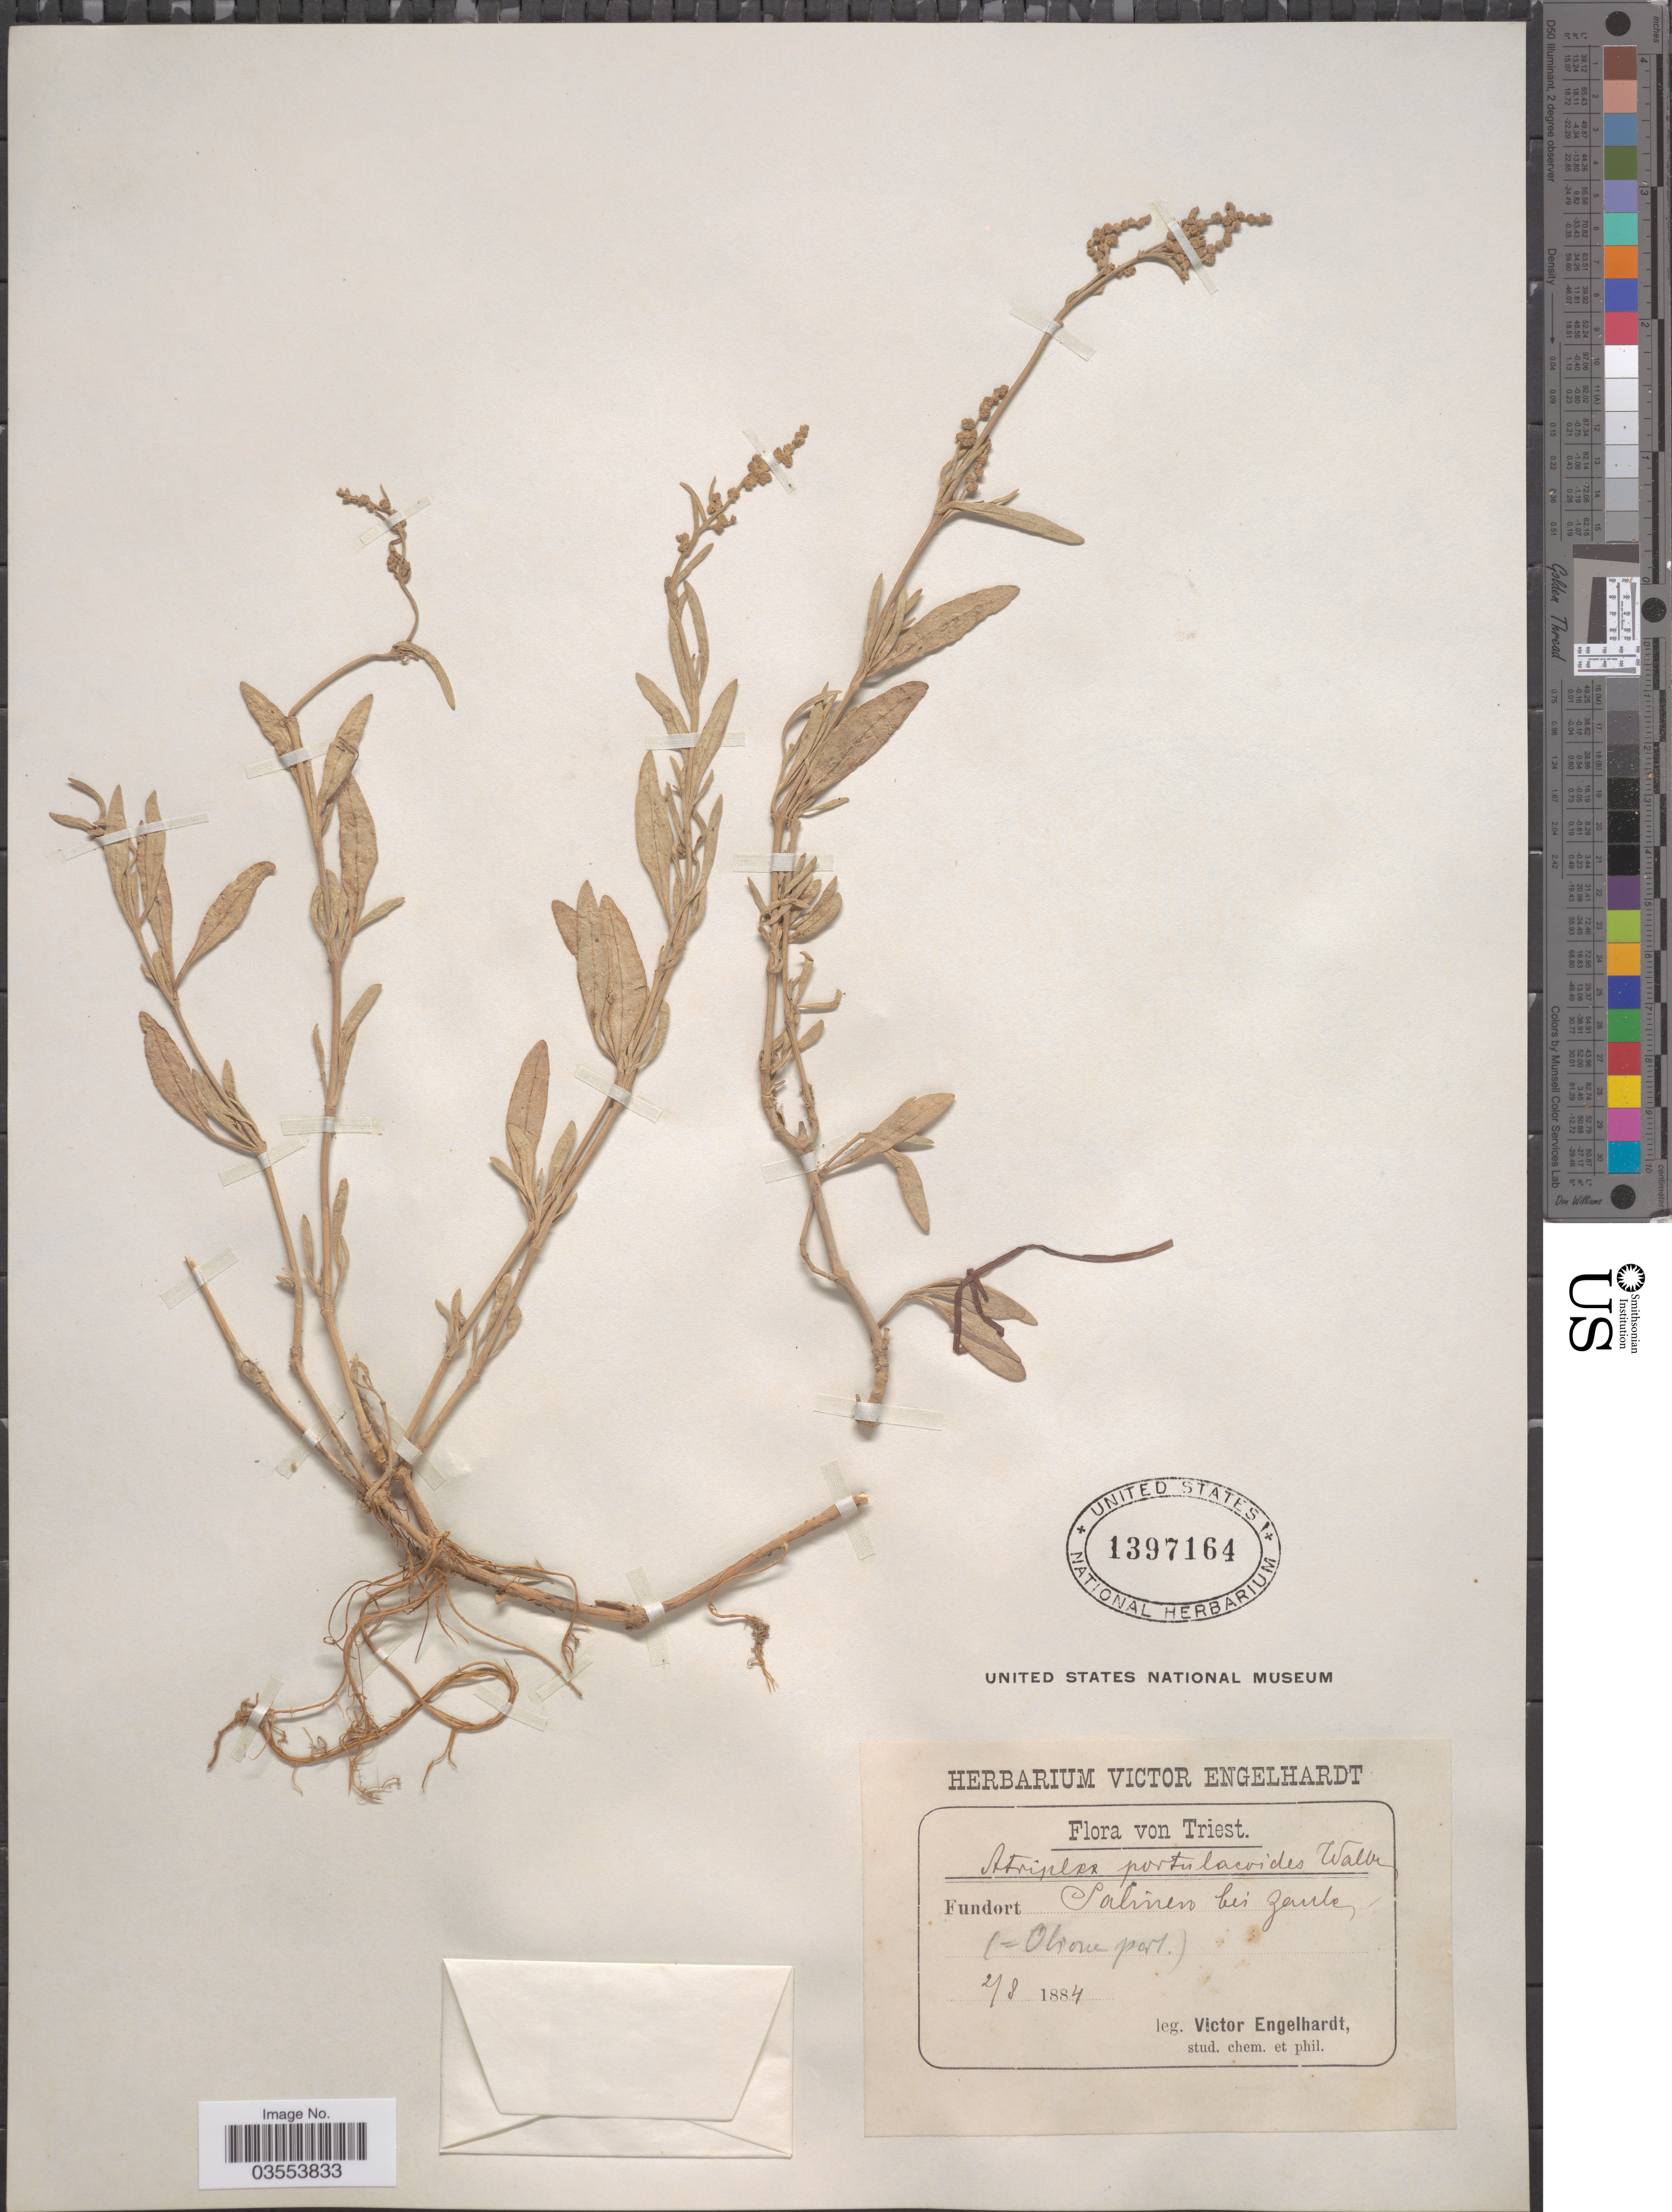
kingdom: Plantae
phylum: Tracheophyta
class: Magnoliopsida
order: Caryophyllales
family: Amaranthaceae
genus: Atriplex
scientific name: Atriplex portulacoides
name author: L.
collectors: V. Engelhardt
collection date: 1884-08-02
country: Italy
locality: Triest. Salinen bei Zaule.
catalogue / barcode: US 1397164